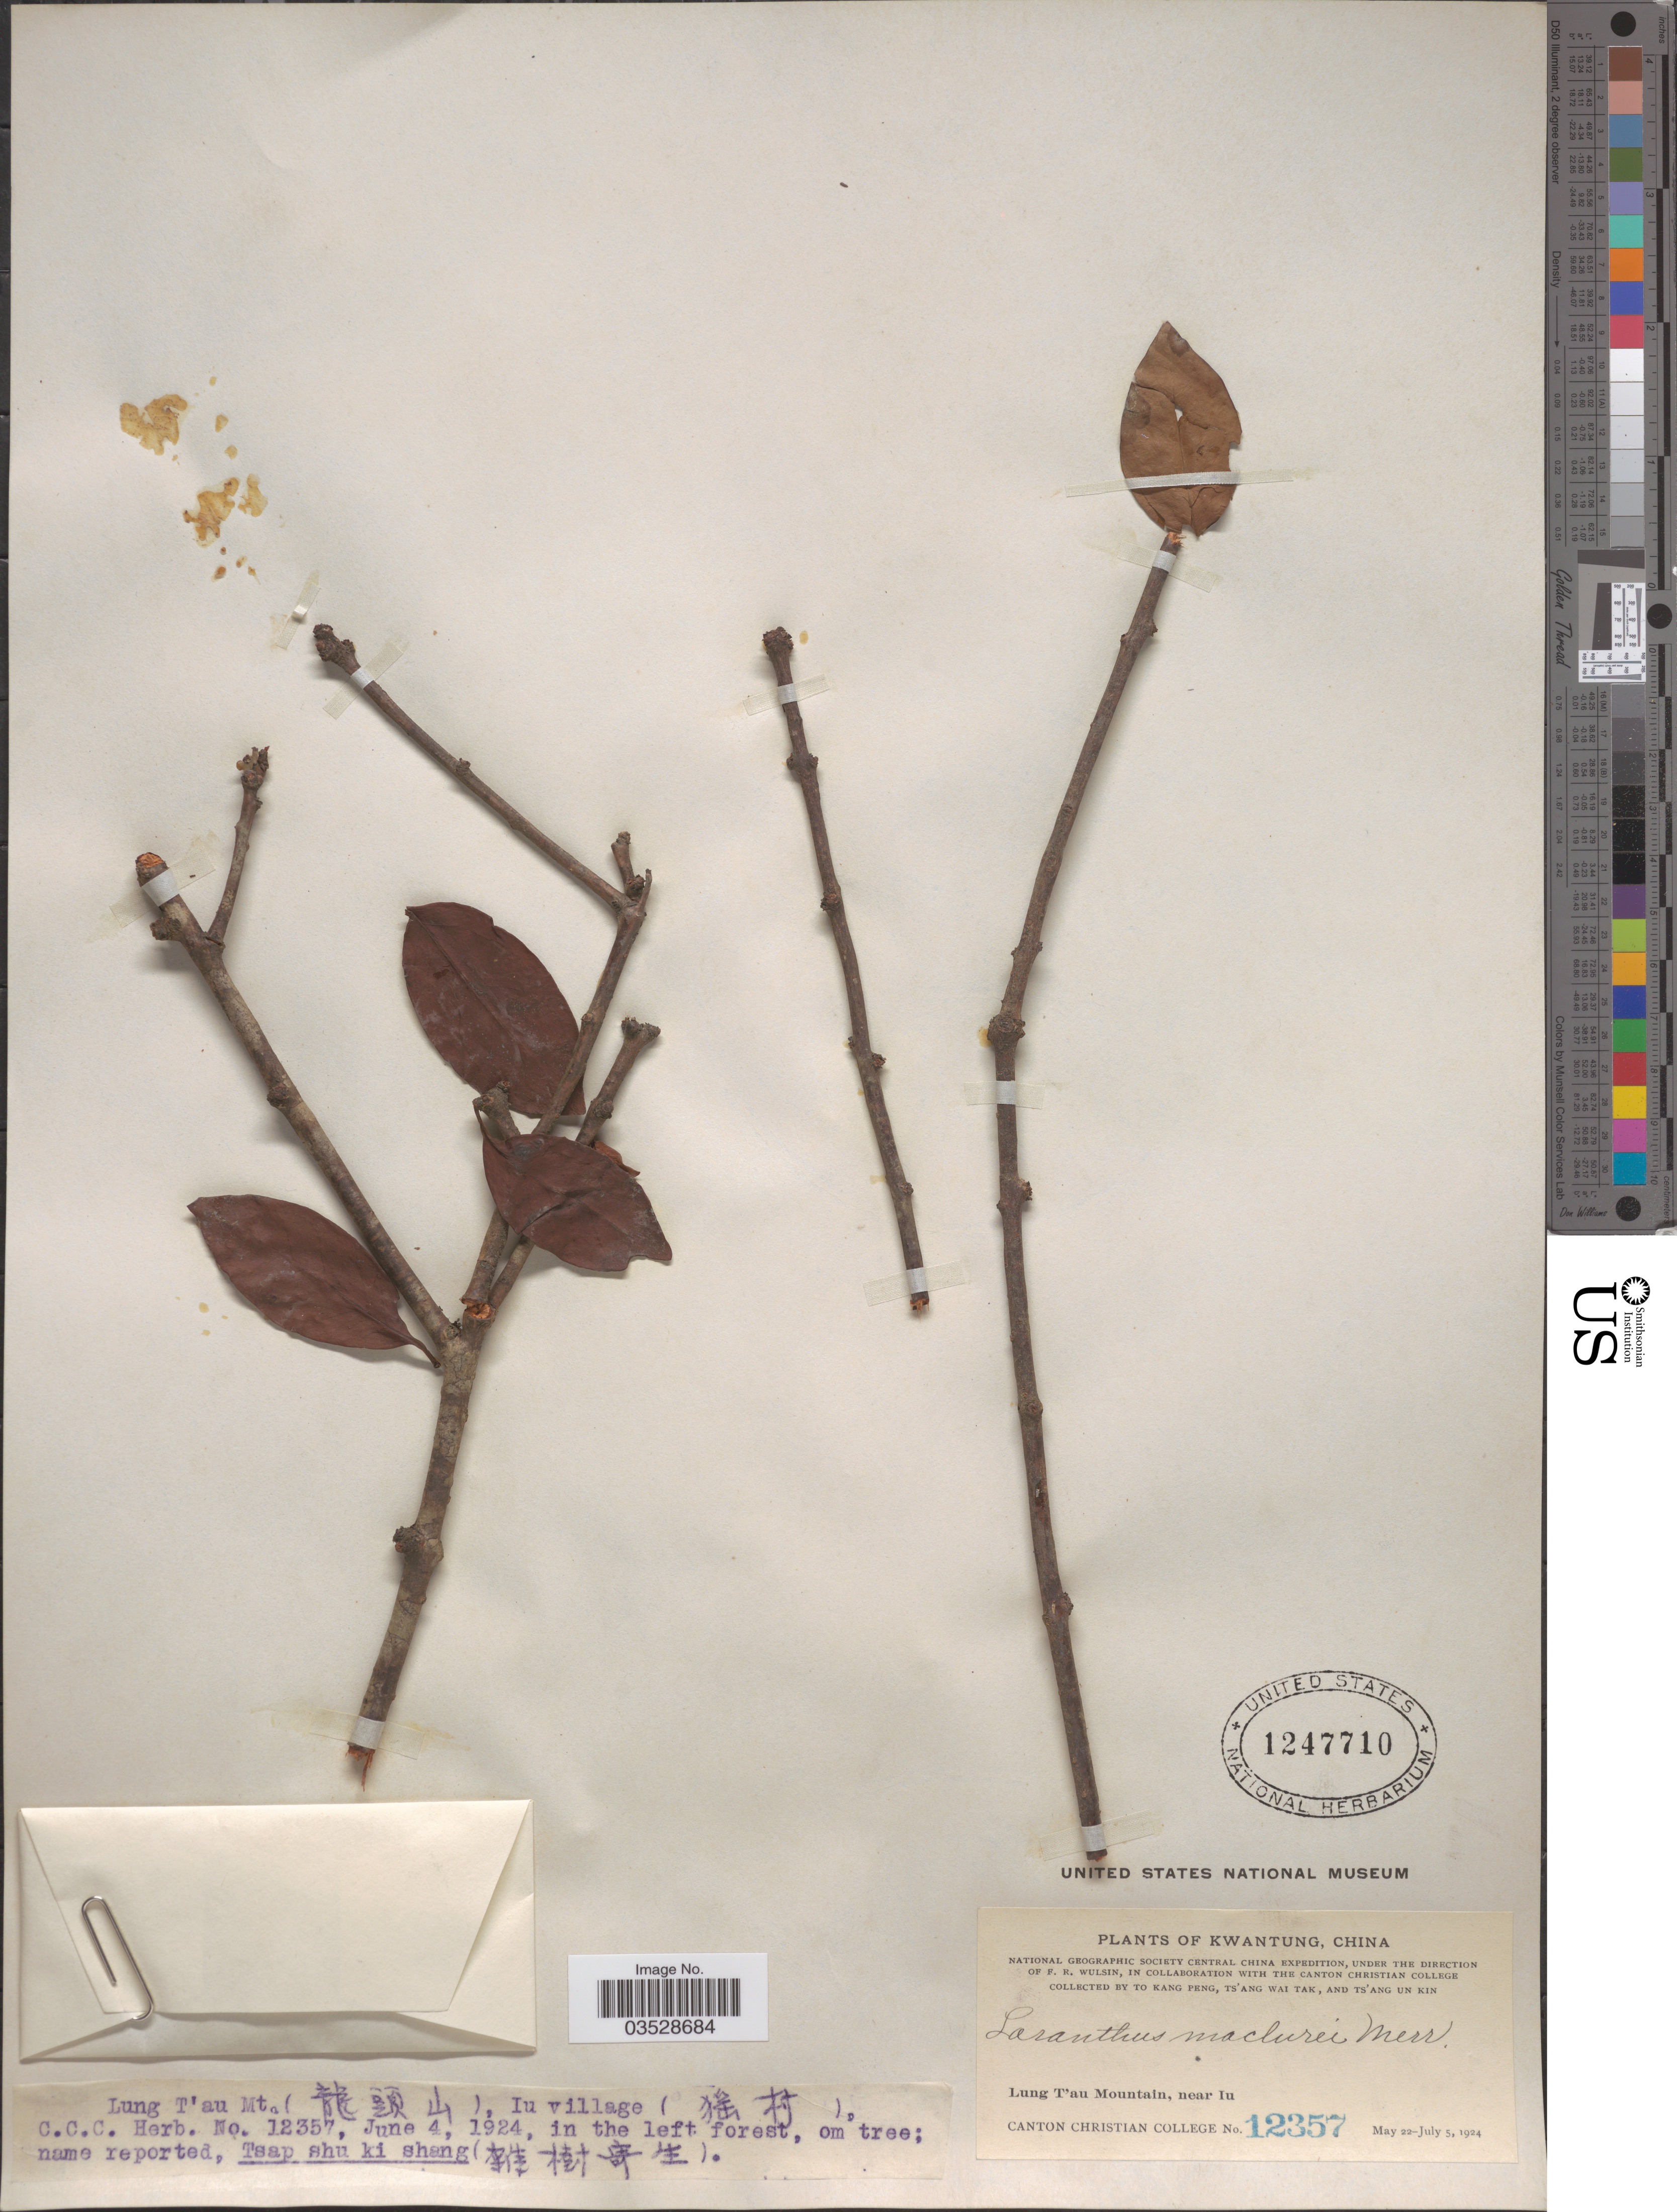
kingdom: Plantae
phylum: Tracheophyta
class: Magnoliopsida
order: Santalales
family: Loranthaceae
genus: Tolypanthus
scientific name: Tolypanthus maclurei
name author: Danser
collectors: Kang Peng To, W. T. Tsang & Ts' Ang Un Kin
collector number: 12357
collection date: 1924-06-04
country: China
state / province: Guangdong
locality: Kwantung. Lung T'au Mountain, near Iu. Lung T'au Mt. X, Iu village X.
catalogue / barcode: US 1247710